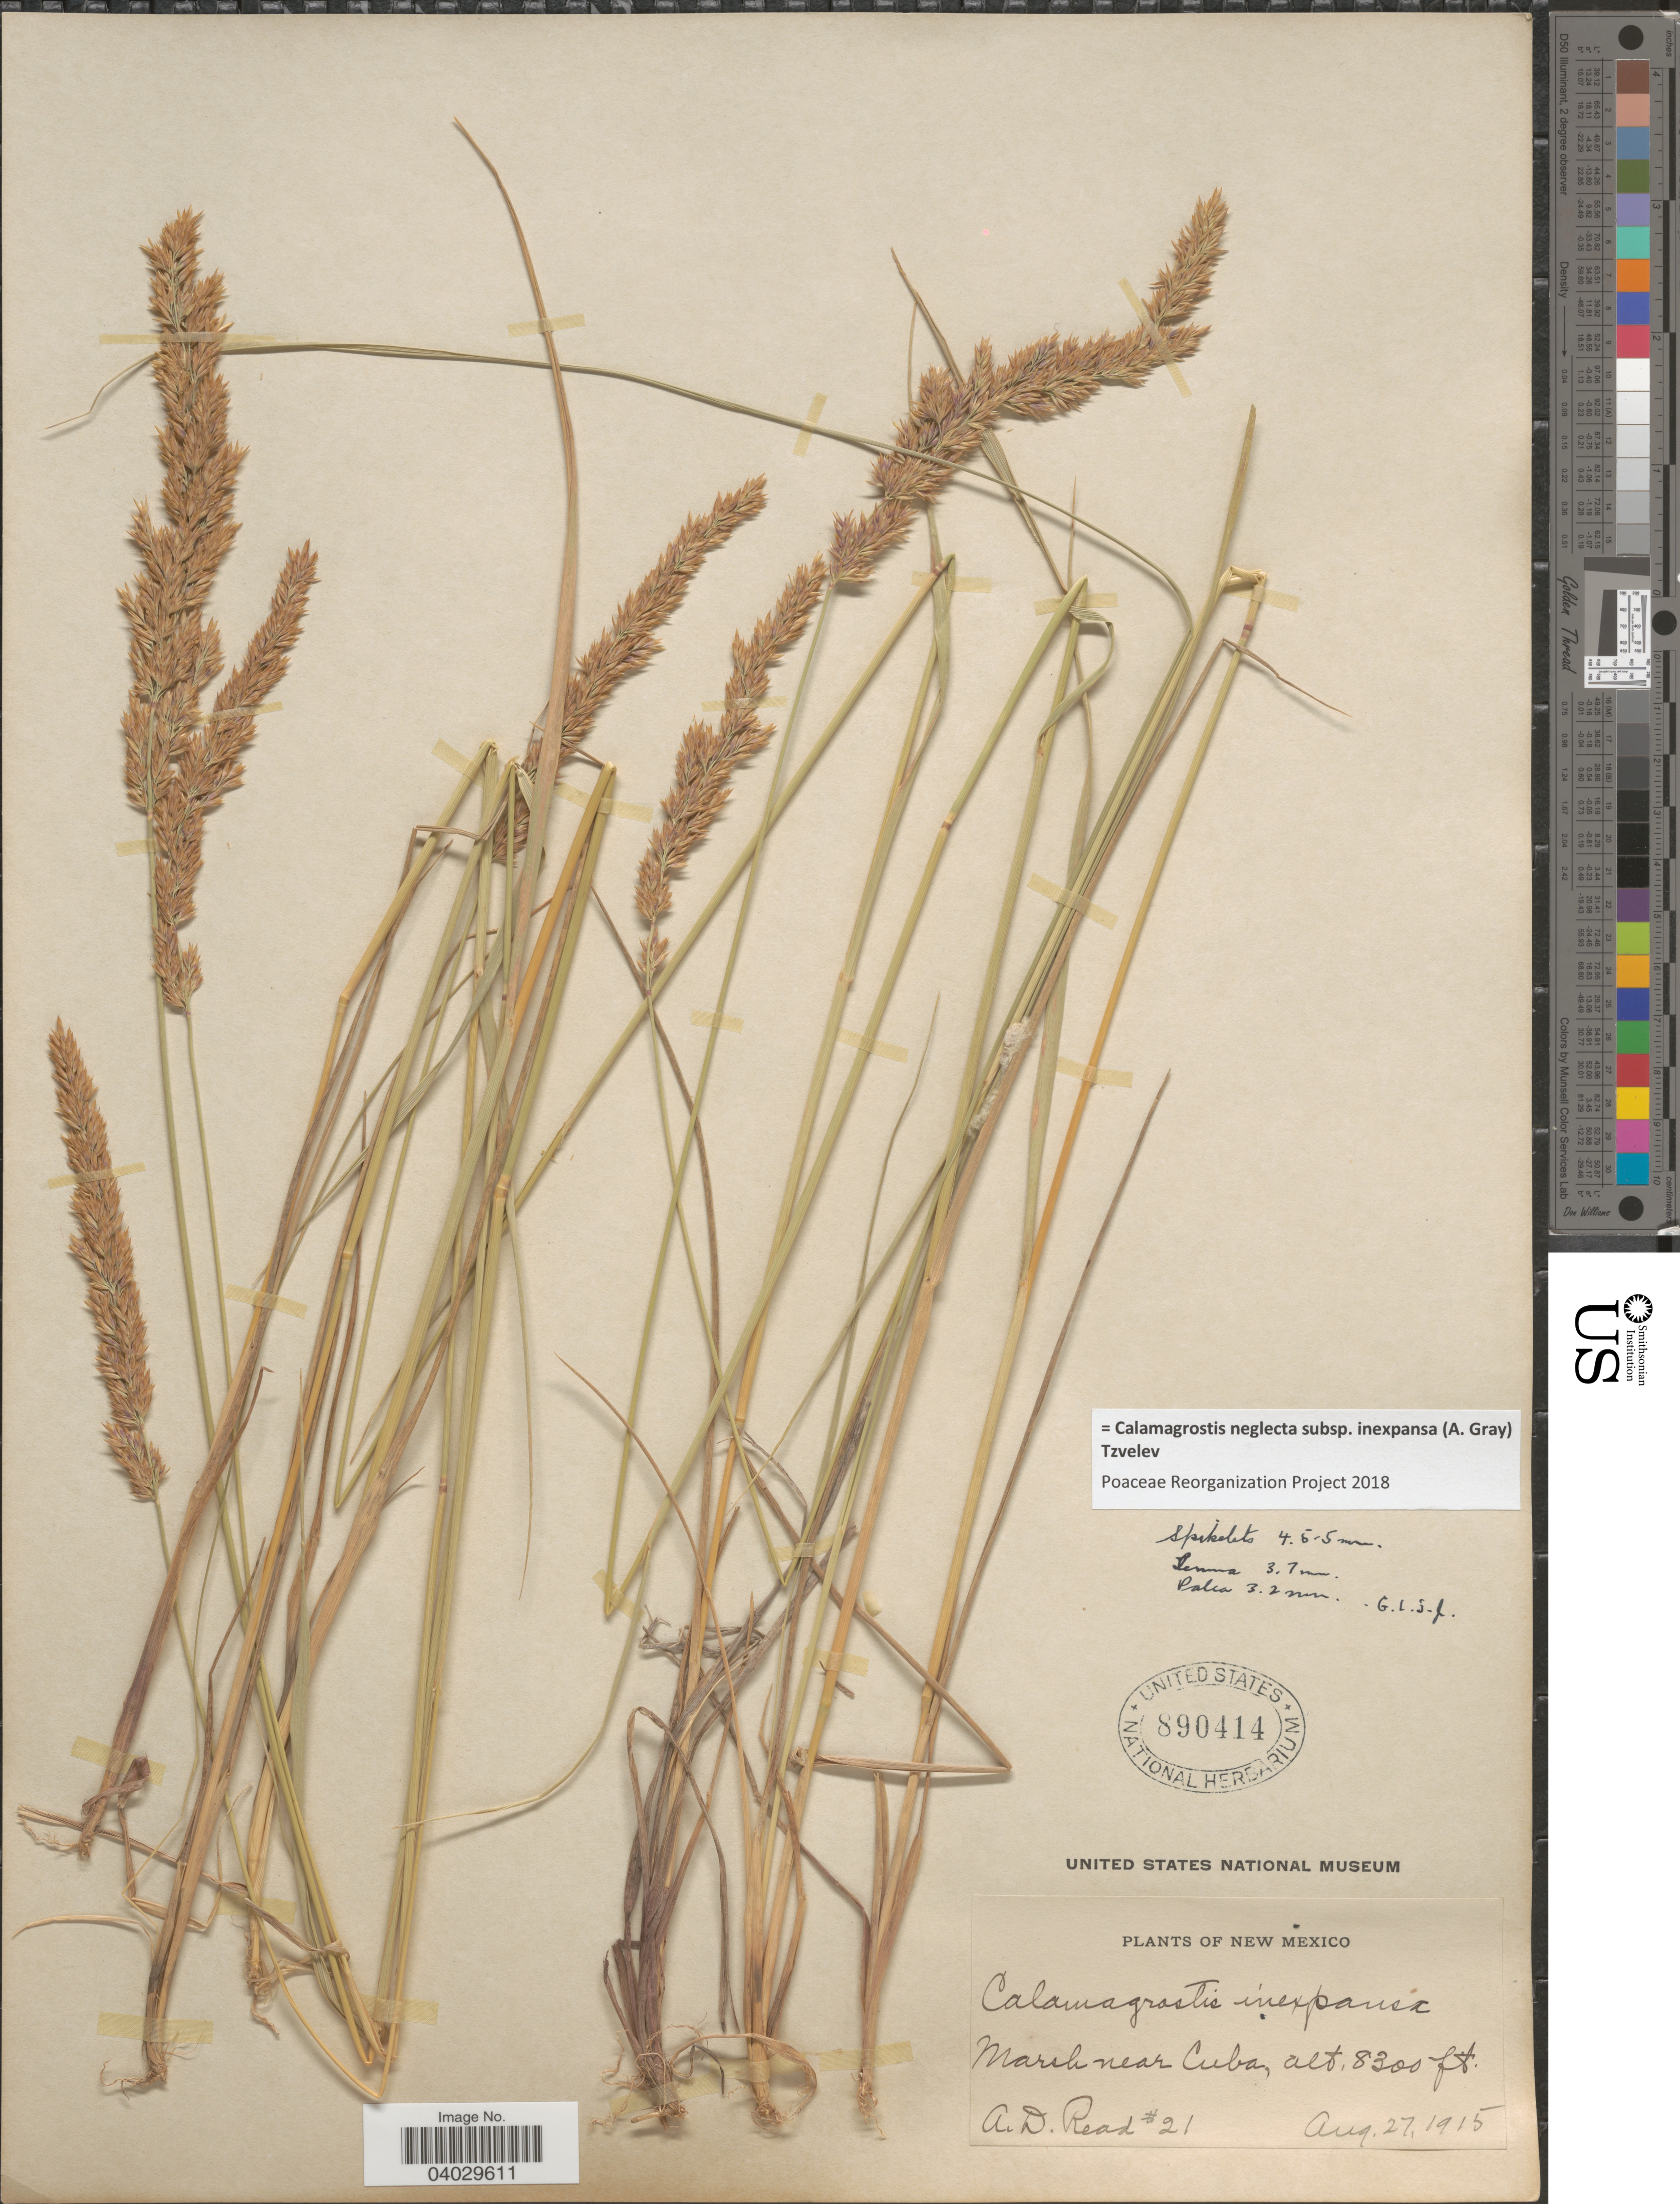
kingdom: Plantae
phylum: Tracheophyta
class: Liliopsida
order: Poales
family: Poaceae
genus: Calamagrostis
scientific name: Calamagrostis neglecta subsp. inexpansa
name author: (A. Gray) Tzvelev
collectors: A. D. Read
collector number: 21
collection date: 1915-08-27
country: United States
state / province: New Mexico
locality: Marsh near Cuba.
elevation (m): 2530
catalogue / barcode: US 890414